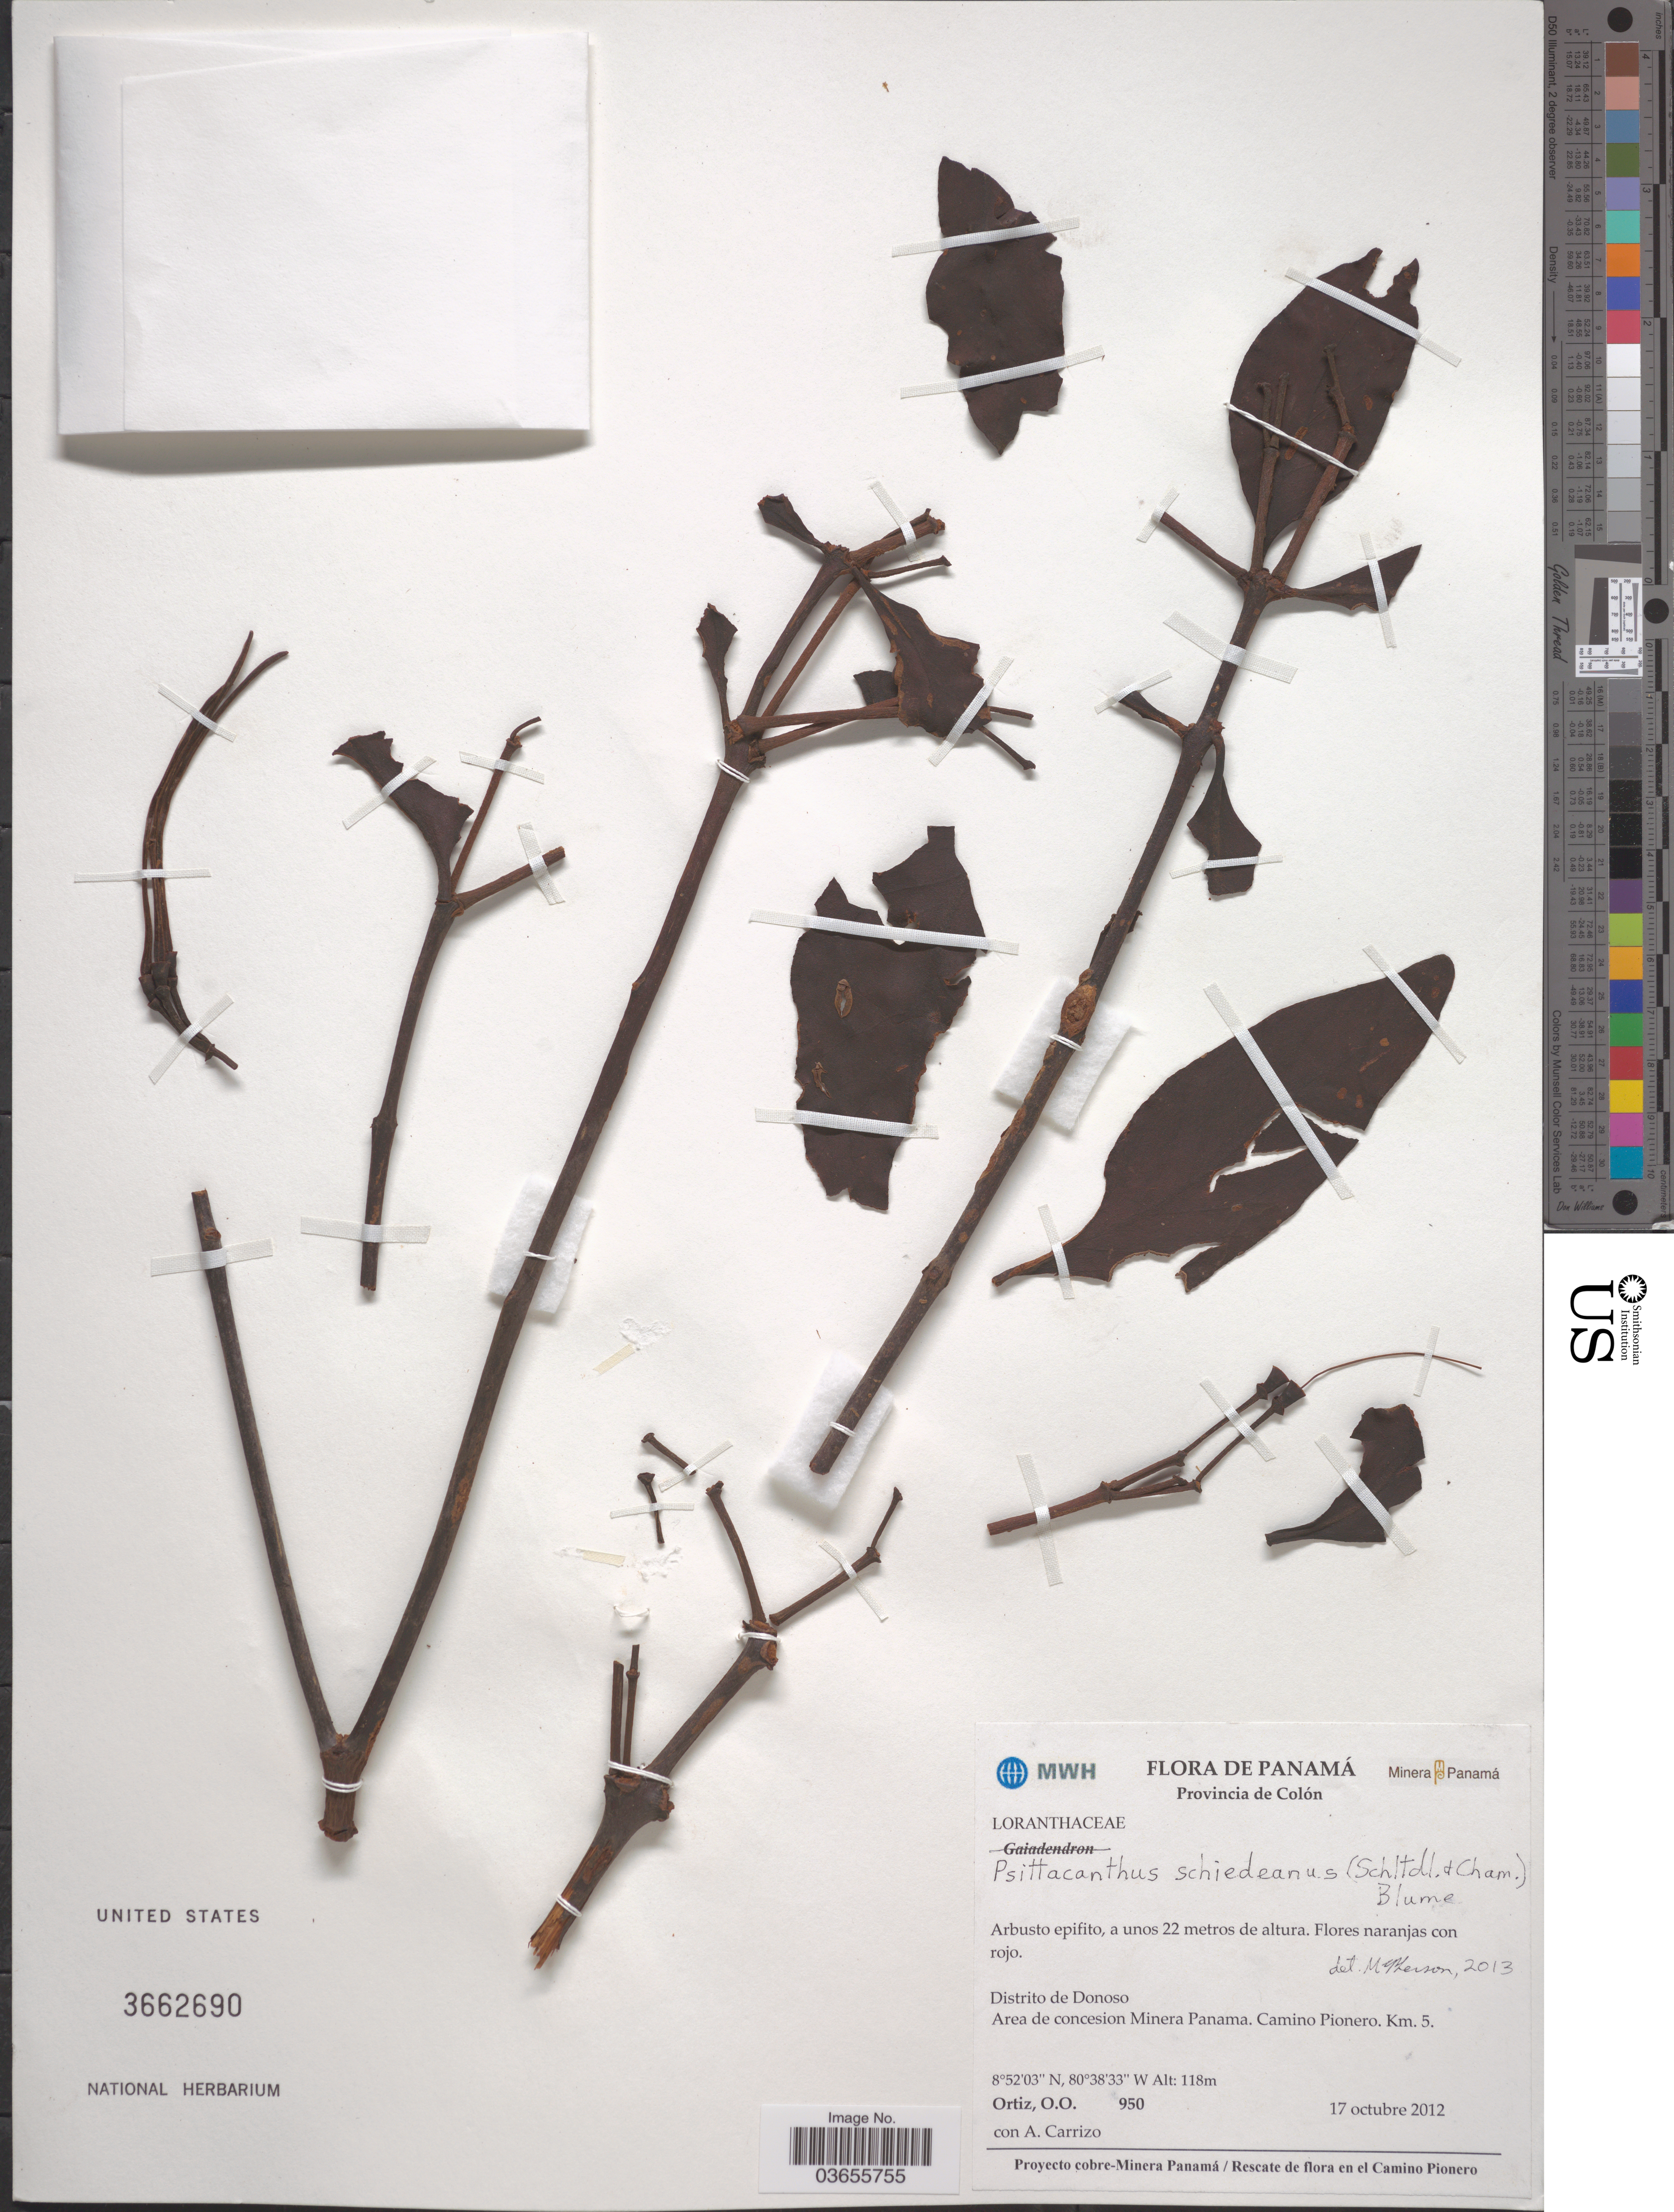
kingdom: Plantae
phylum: Tracheophyta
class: Magnoliopsida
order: Santalales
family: Loranthaceae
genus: Psittacanthus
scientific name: Psittacanthus schiedeanus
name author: (Schltdl. & Cham.) Blume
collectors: O. O. Ortiz & A. Carrizo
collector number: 950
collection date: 2012-10-17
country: Panama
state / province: Colón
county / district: Donoso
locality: Distrito de Donoso. Area de concesion Minera Panama. Camino Pionero. Km. 5.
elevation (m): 118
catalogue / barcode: US 3662690